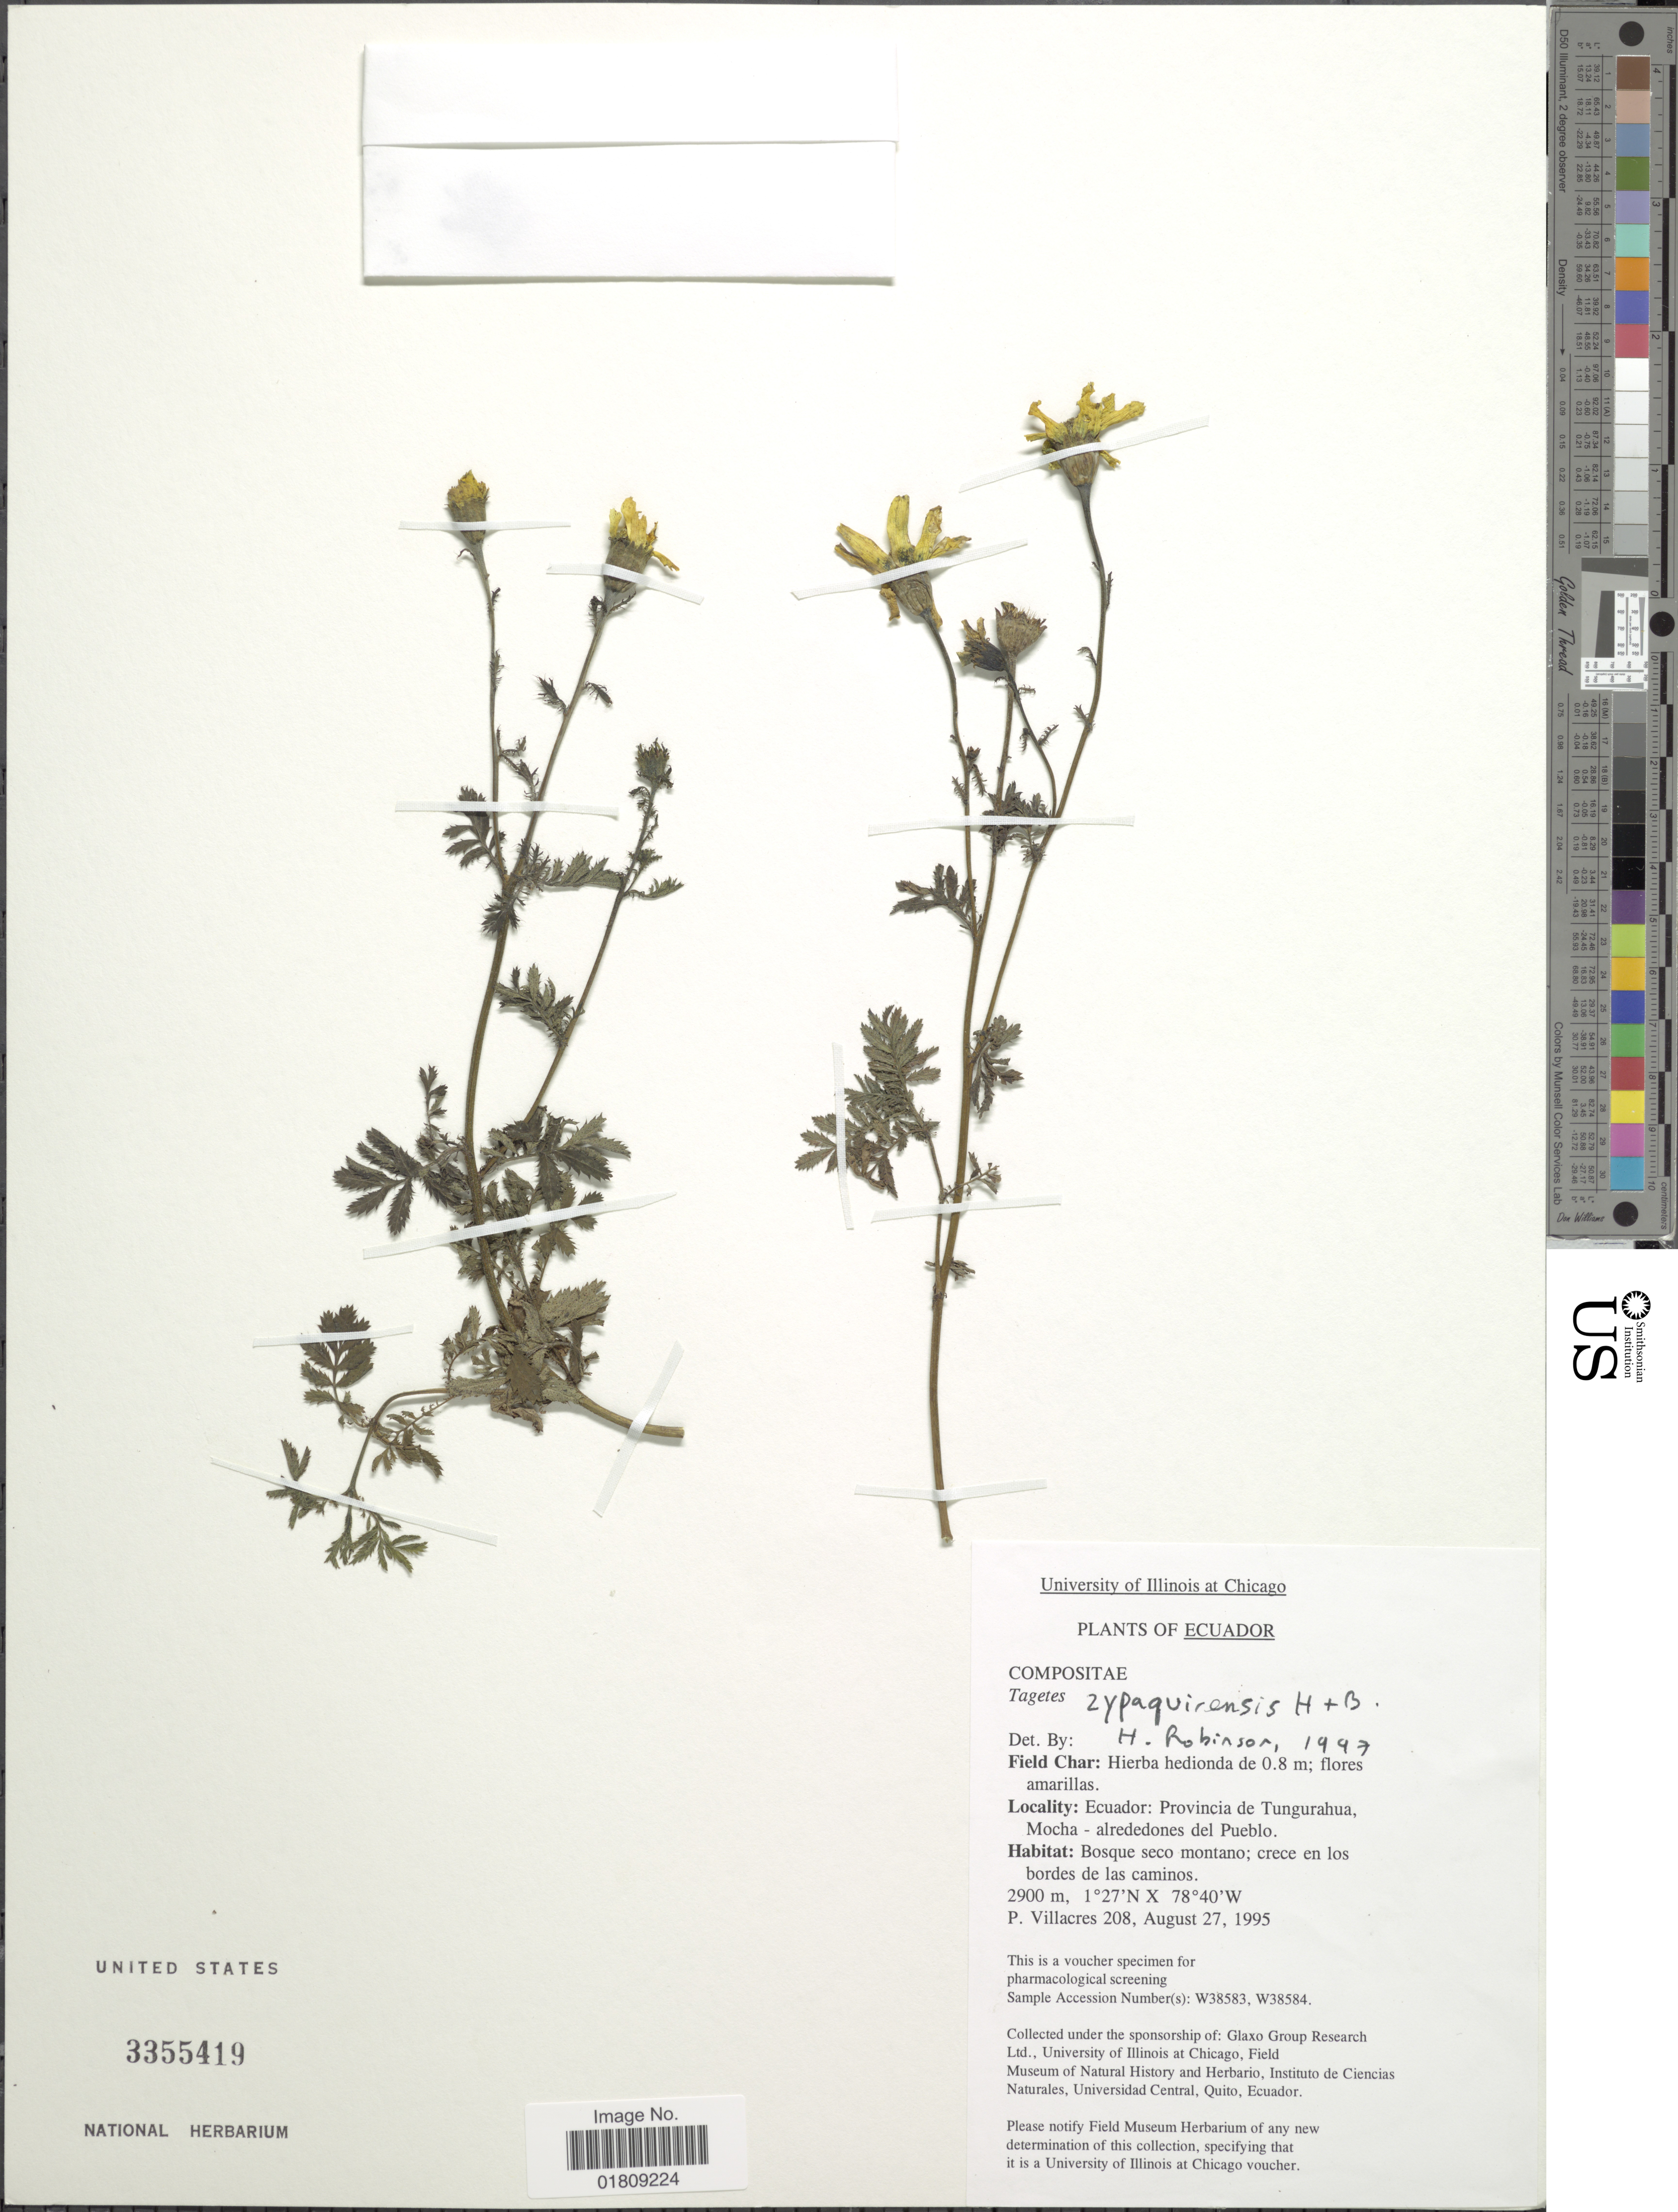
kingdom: Plantae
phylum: Tracheophyta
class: Magnoliopsida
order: Asterales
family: Asteraceae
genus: Tagetes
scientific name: Tagetes zypaquirensis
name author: Humb. & Bonpl.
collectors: P. Villacres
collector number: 208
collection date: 1995-08-27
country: Ecuador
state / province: Tungurahua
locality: Mocha-alrededores del Pueblo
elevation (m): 2900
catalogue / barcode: US 3355419